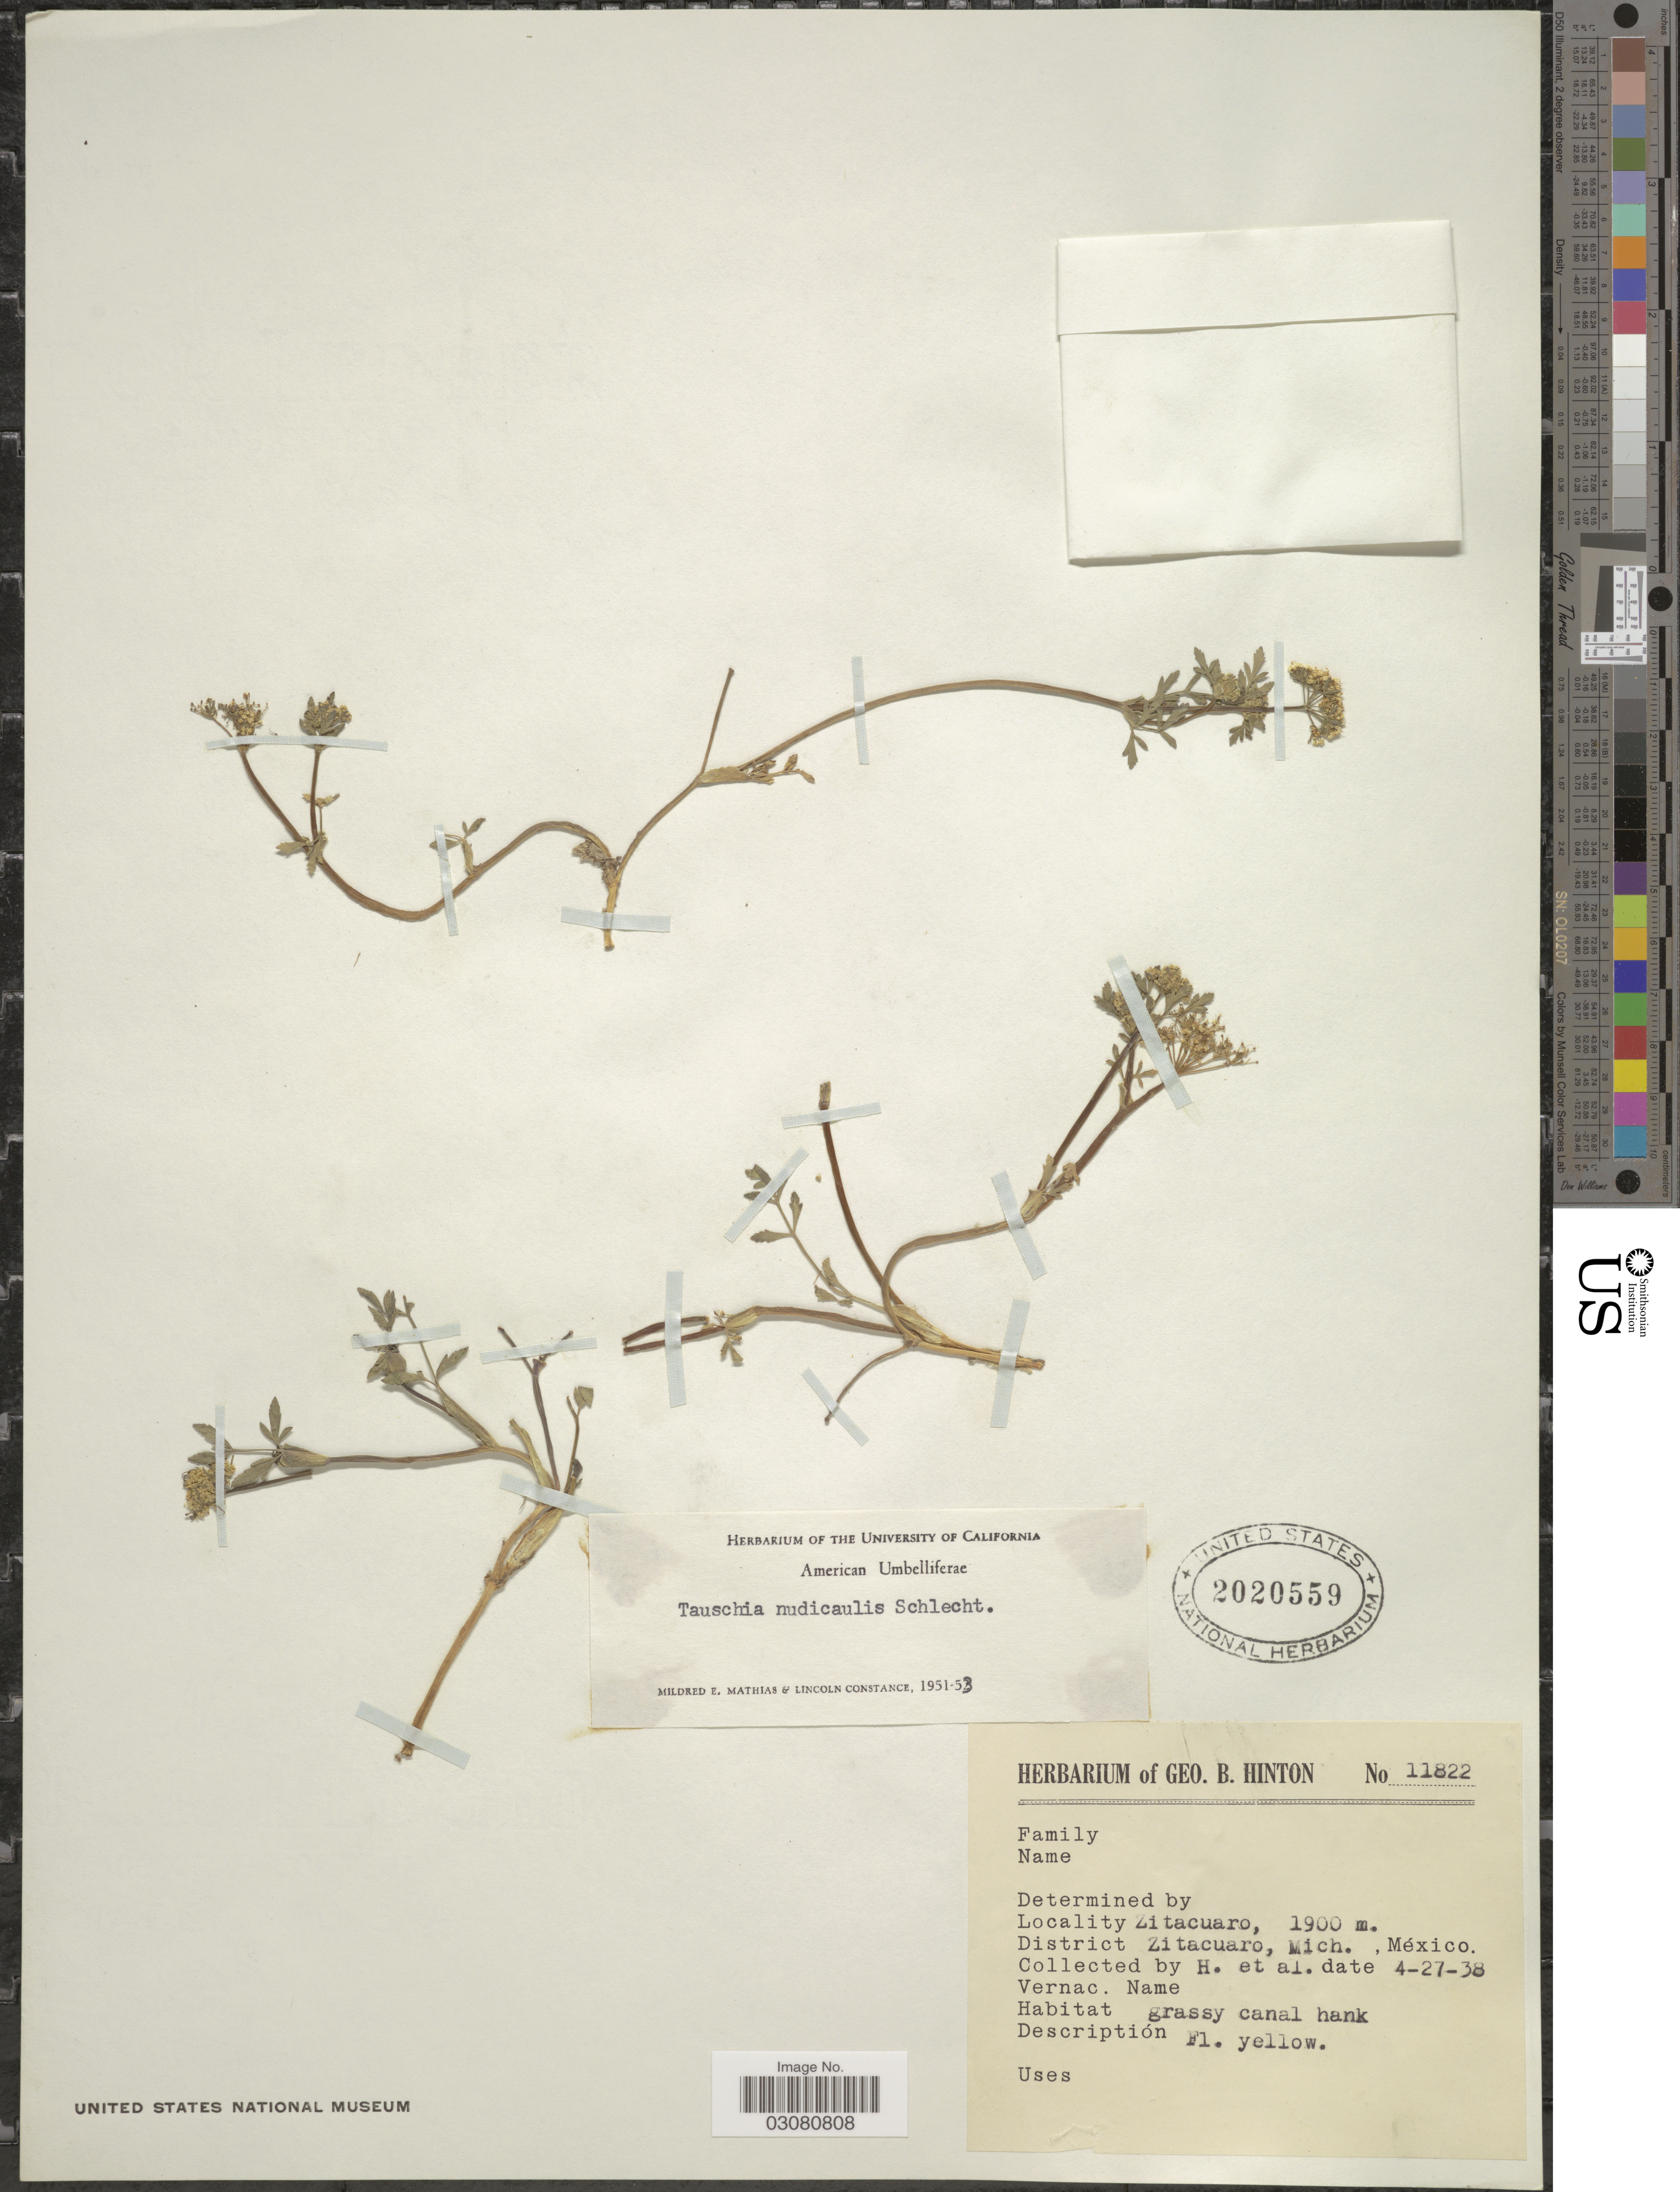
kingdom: Plantae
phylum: Tracheophyta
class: Magnoliopsida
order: Apiales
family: Apiaceae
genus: Tauschia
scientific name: Tauschia nudicaulis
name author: Schltdl.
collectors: G. B. Hinton & et al.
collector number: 11822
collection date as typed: Transcribed d/m/y: 27/4/38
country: Mexico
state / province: Michoacán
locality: Zitacuaro, District Zitacuaro, Mich.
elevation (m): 1900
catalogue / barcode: US 2020559